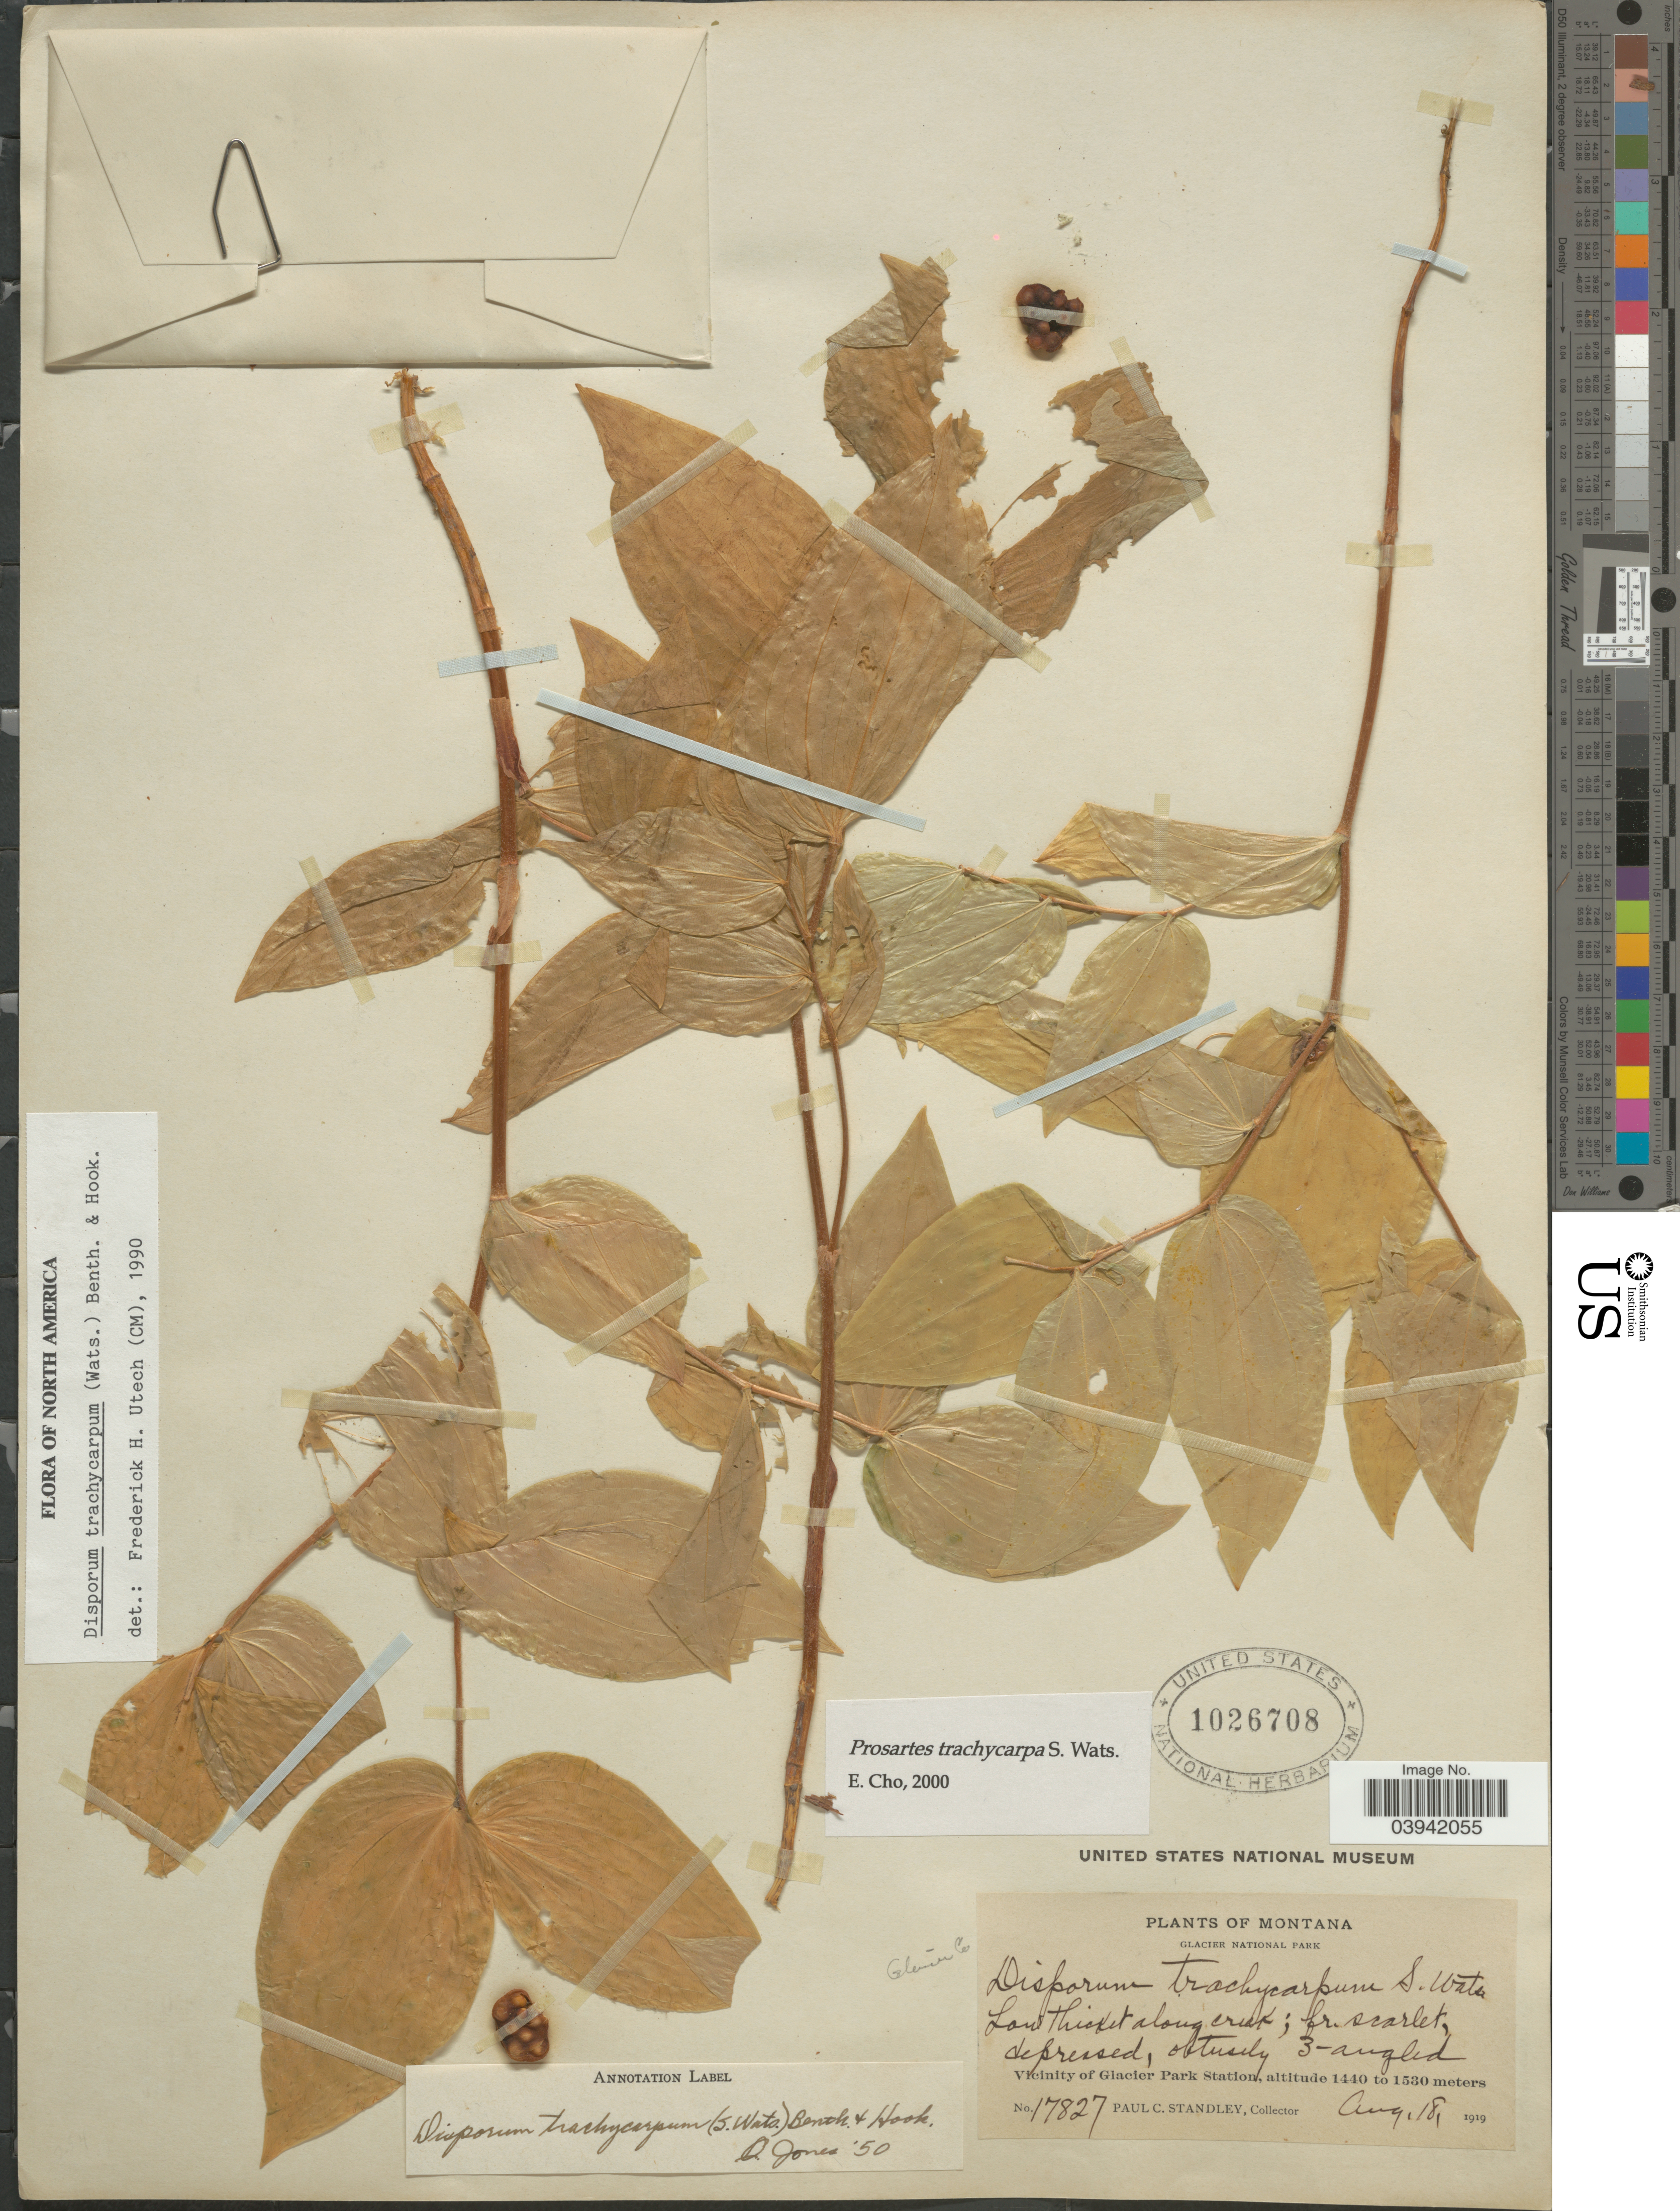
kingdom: Plantae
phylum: Tracheophyta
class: Liliopsida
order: Liliales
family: Liliaceae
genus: Prosartes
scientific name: Prosartes trachycarpa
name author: S. Watson in C. King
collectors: P. C. Standley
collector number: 17827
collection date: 1919-08-18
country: United States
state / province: Montana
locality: Glacier Co. Glacier National Park. Vicinity of Glacier Park Station.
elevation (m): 1440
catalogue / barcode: US 1026708